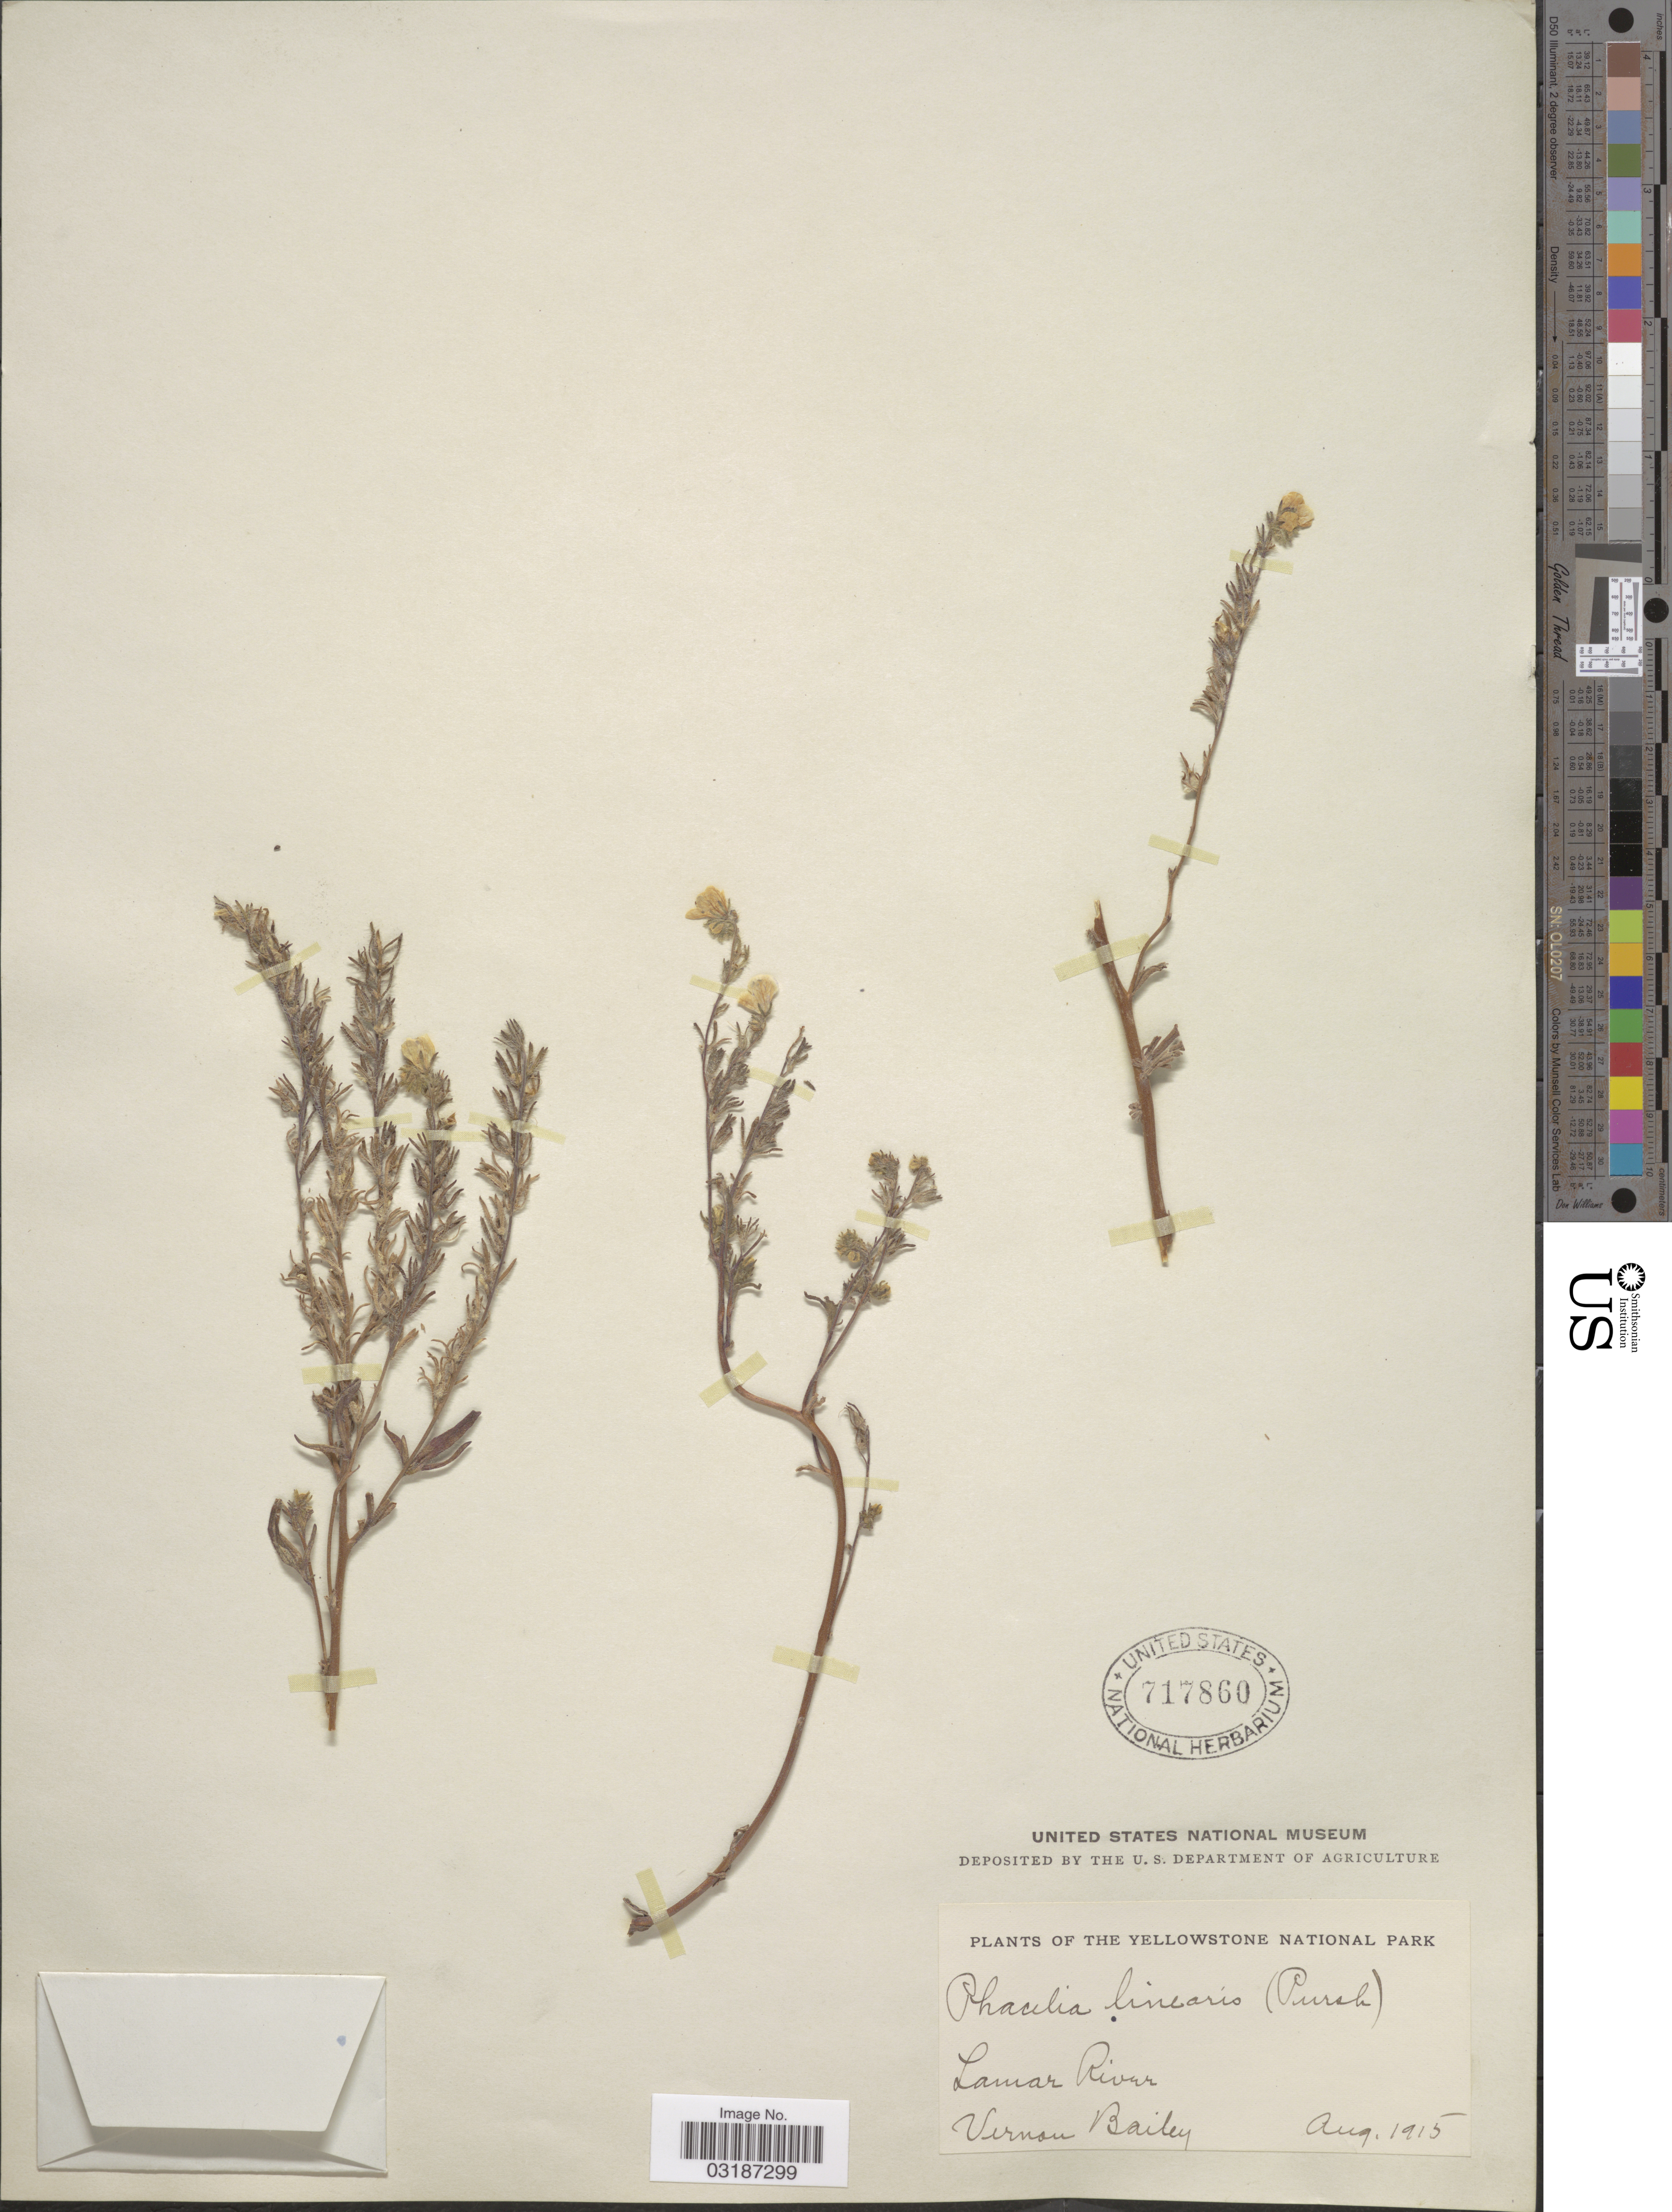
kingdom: Plantae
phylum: Tracheophyta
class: Magnoliopsida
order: Boraginales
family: Hydrophyllaceae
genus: Phacelia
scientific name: Phacelia linearis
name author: (Pursh) Holz.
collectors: V. O. Bailey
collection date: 1915-08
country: United States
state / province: Wyoming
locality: The Yellowstone National Park. Lamar River.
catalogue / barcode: US 717860